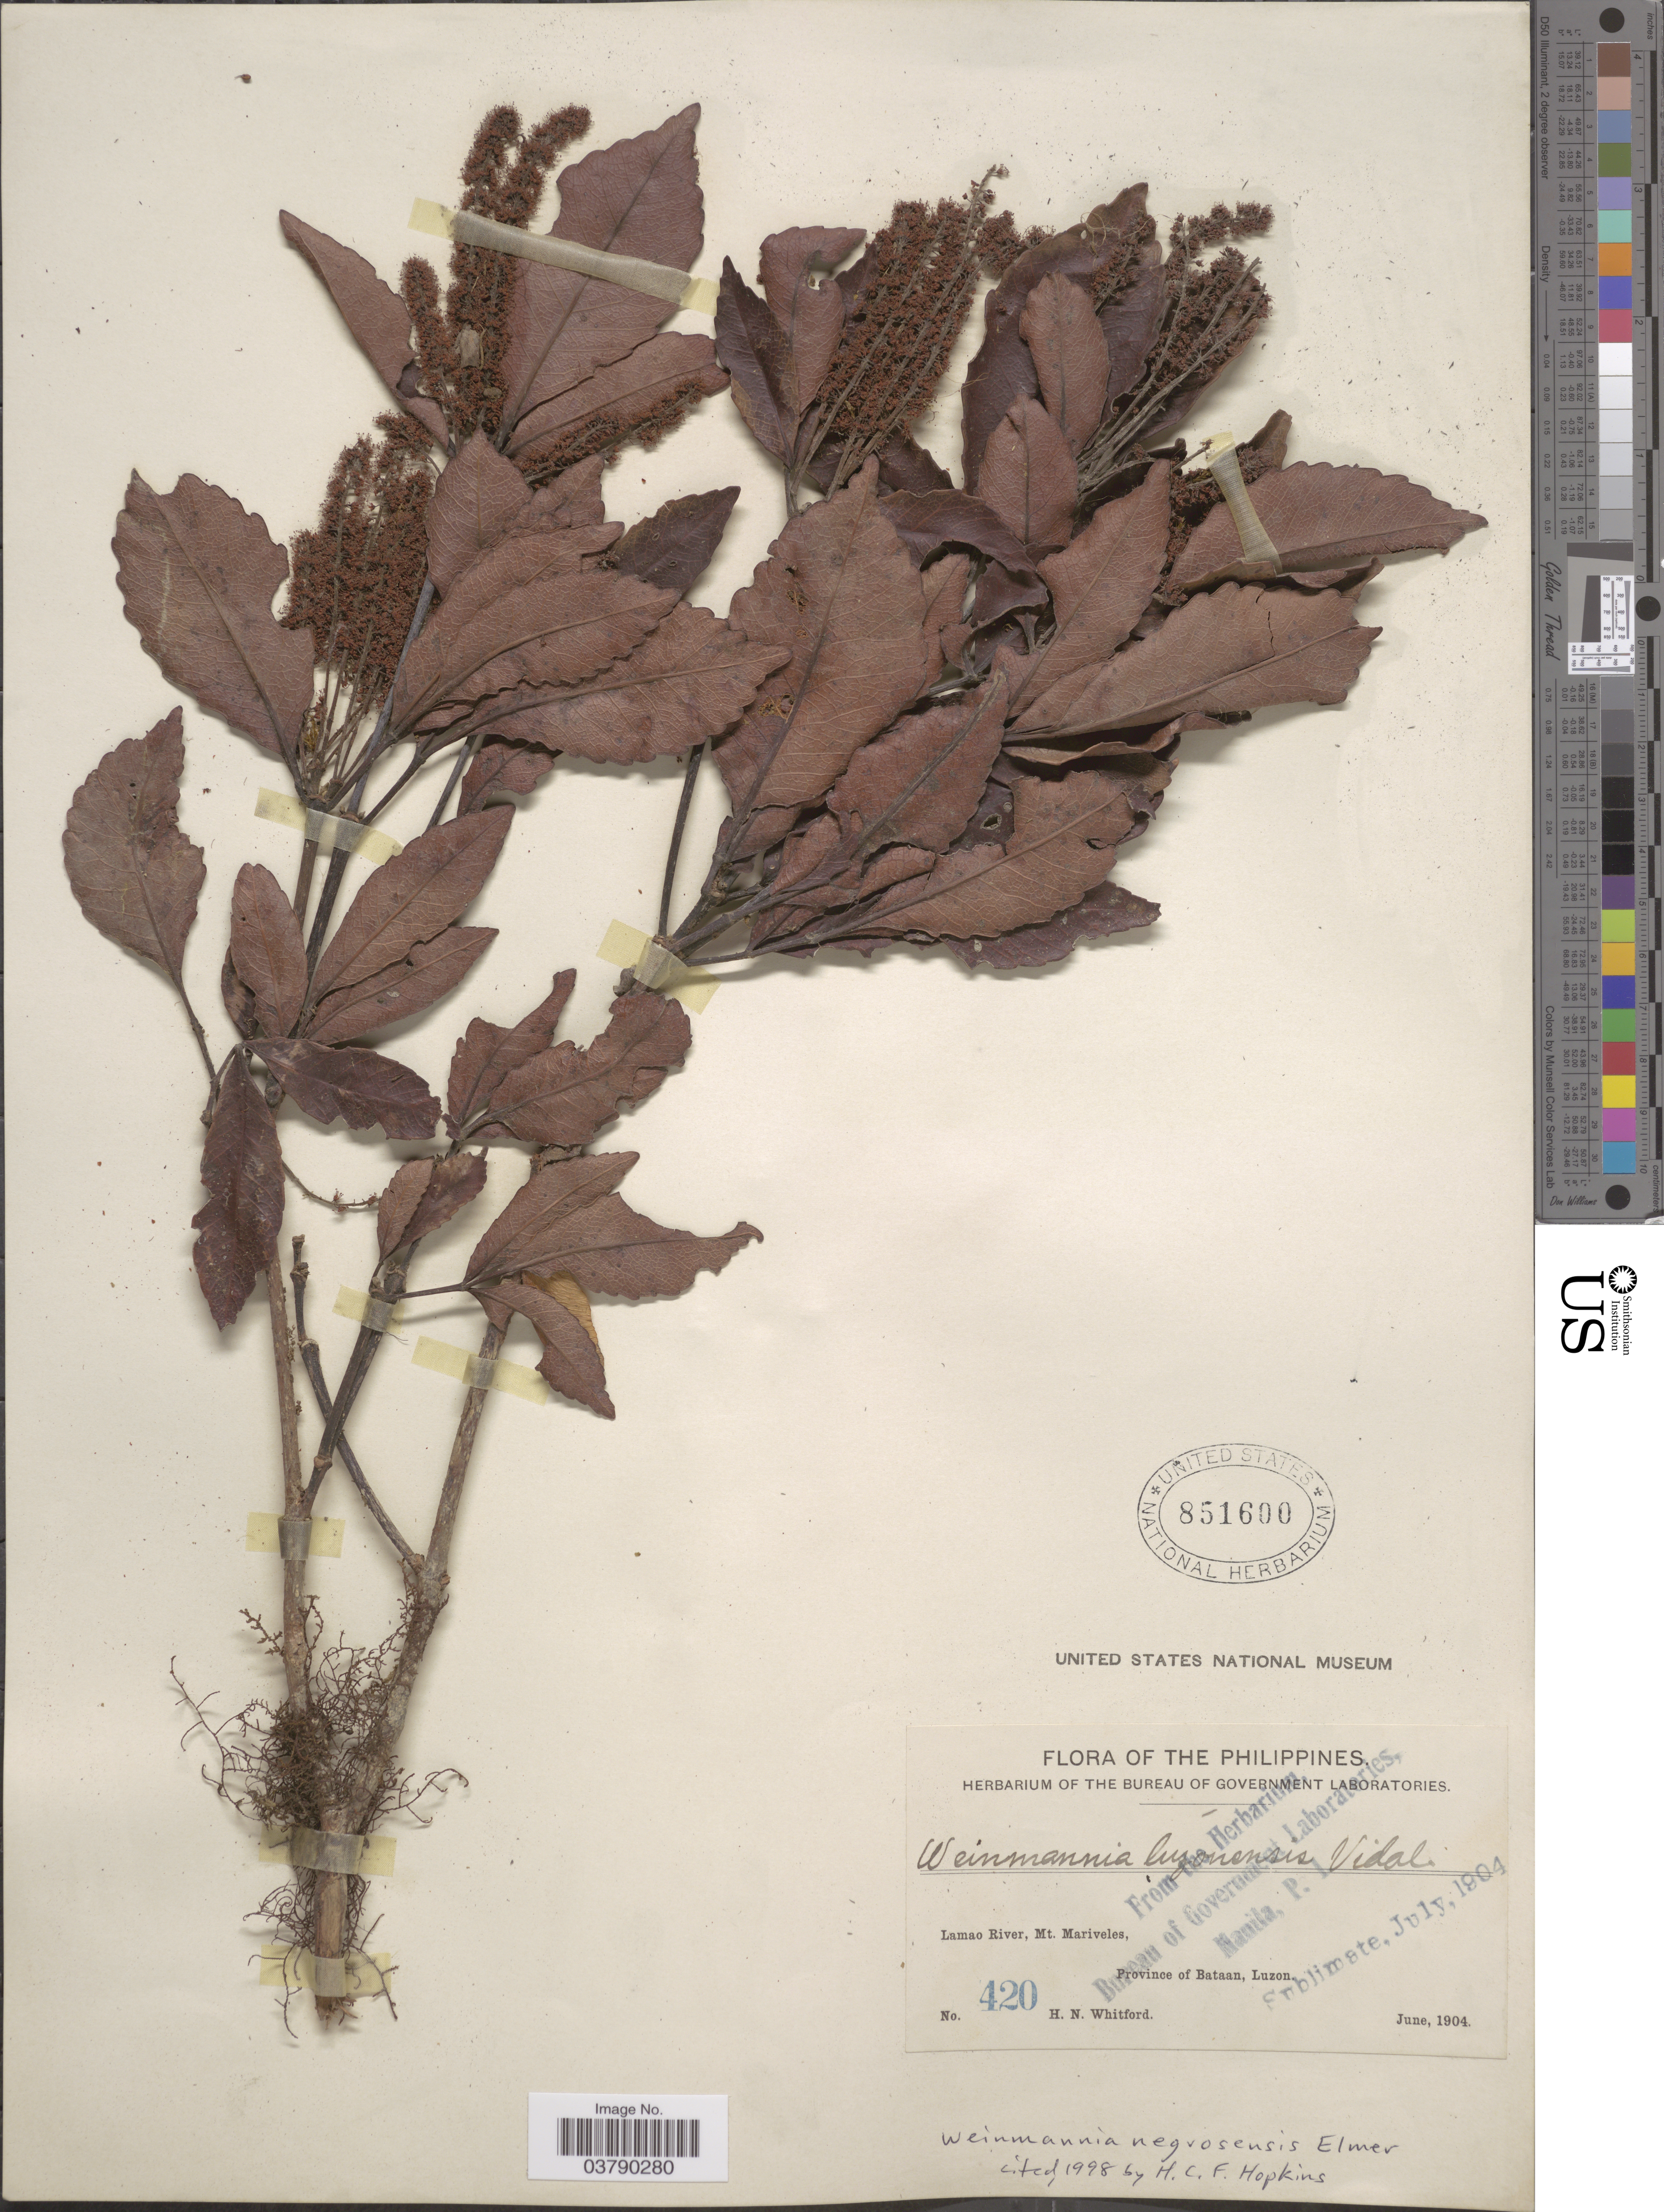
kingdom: Plantae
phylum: Tracheophyta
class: Magnoliopsida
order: Oxalidales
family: Cunoniaceae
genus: Pterophylla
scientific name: Pterophylla negrosensis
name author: (Elmer) Pillon & H.C. Hopkins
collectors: H. N. Whitford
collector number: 420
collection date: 1904-06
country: Philippines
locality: Lamao River, Mt. Mariveles. Province of Bataan, Luzon.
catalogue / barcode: US 851600